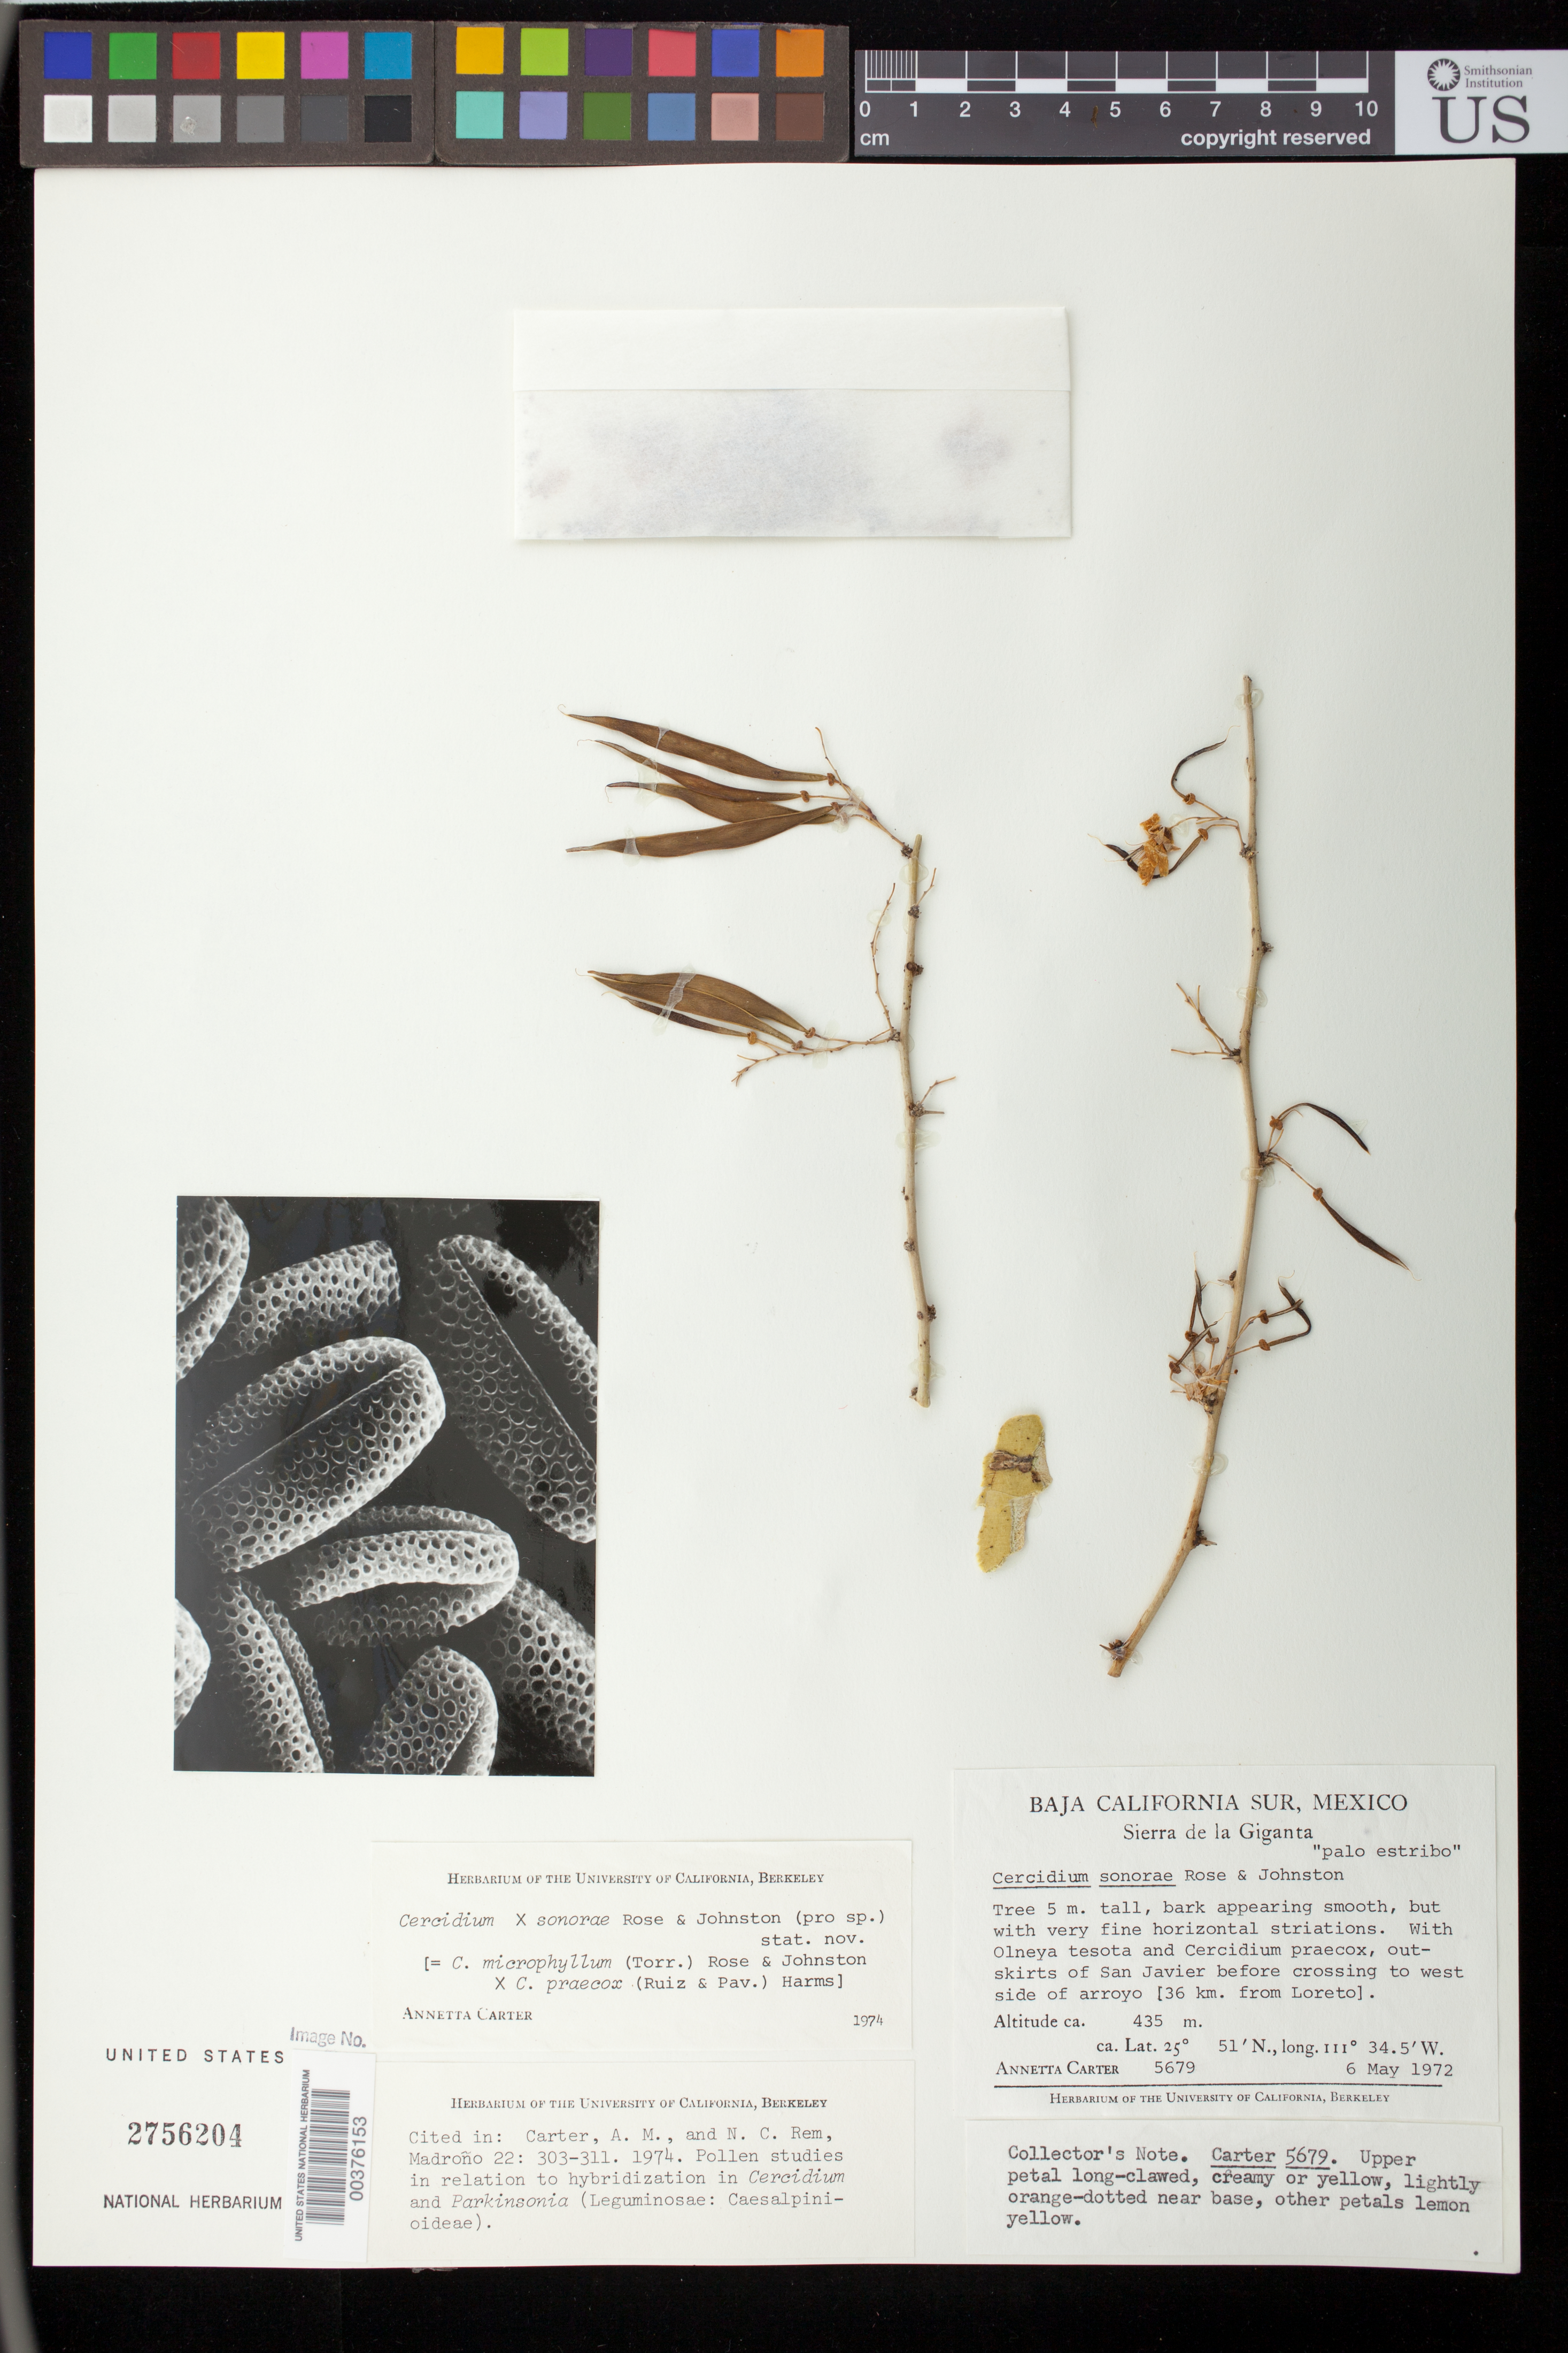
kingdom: Plantae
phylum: Tracheophyta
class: Magnoliopsida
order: Fabales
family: Fabaceae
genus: Parkinsonia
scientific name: Parkinsonia x sonorae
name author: (Rose & I.M. Johnst.) J.E. Hawkins & Felger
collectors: A. M. Carter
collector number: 5679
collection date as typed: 06 May 1972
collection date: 1972-05-06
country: Mexico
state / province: Baja California Sur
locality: Outskirts of San Javier before crossing to west side of arroyo; [36 km from Loreto]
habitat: Arroyo; with Olneya tesota and Cercidium praecox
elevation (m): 435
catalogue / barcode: US 2756204